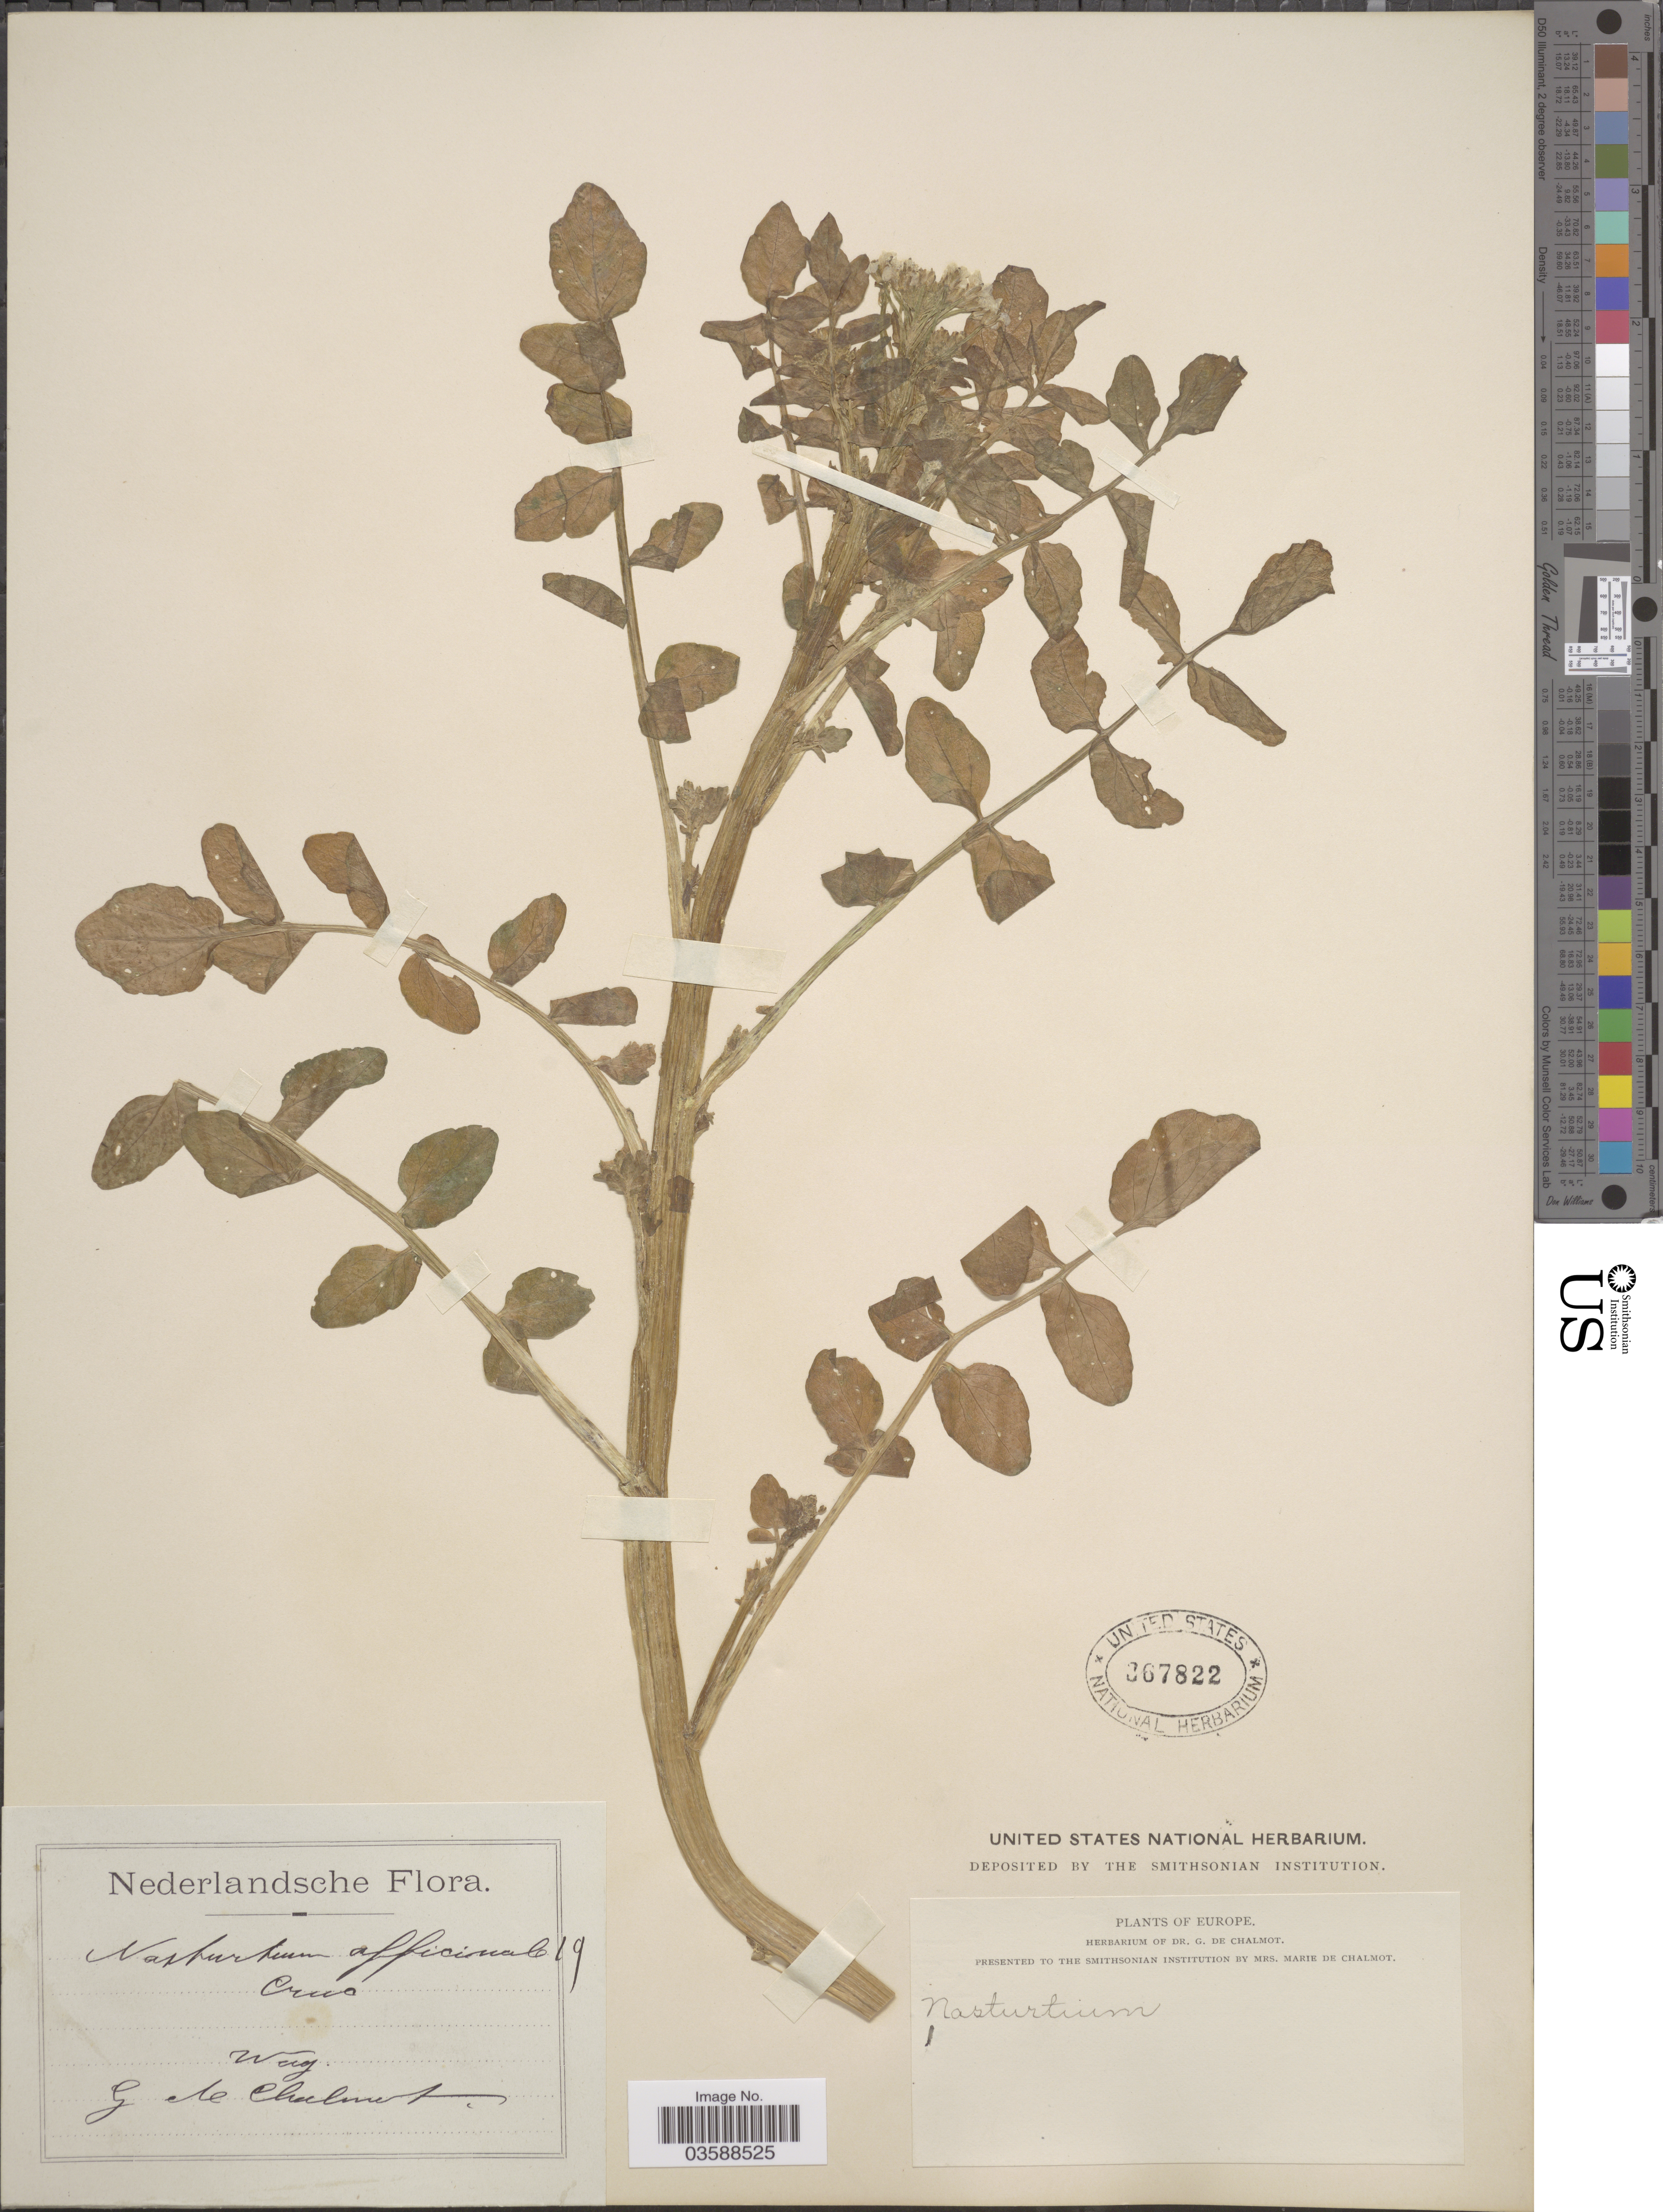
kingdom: Plantae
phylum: Tracheophyta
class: Magnoliopsida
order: Brassicales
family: Brassicaceae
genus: Nasturtium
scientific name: Nasturtium officinale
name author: R. Br.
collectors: G. de Chalmot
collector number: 19?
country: Netherlands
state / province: Gelderland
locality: Wag.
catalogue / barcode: US 367822